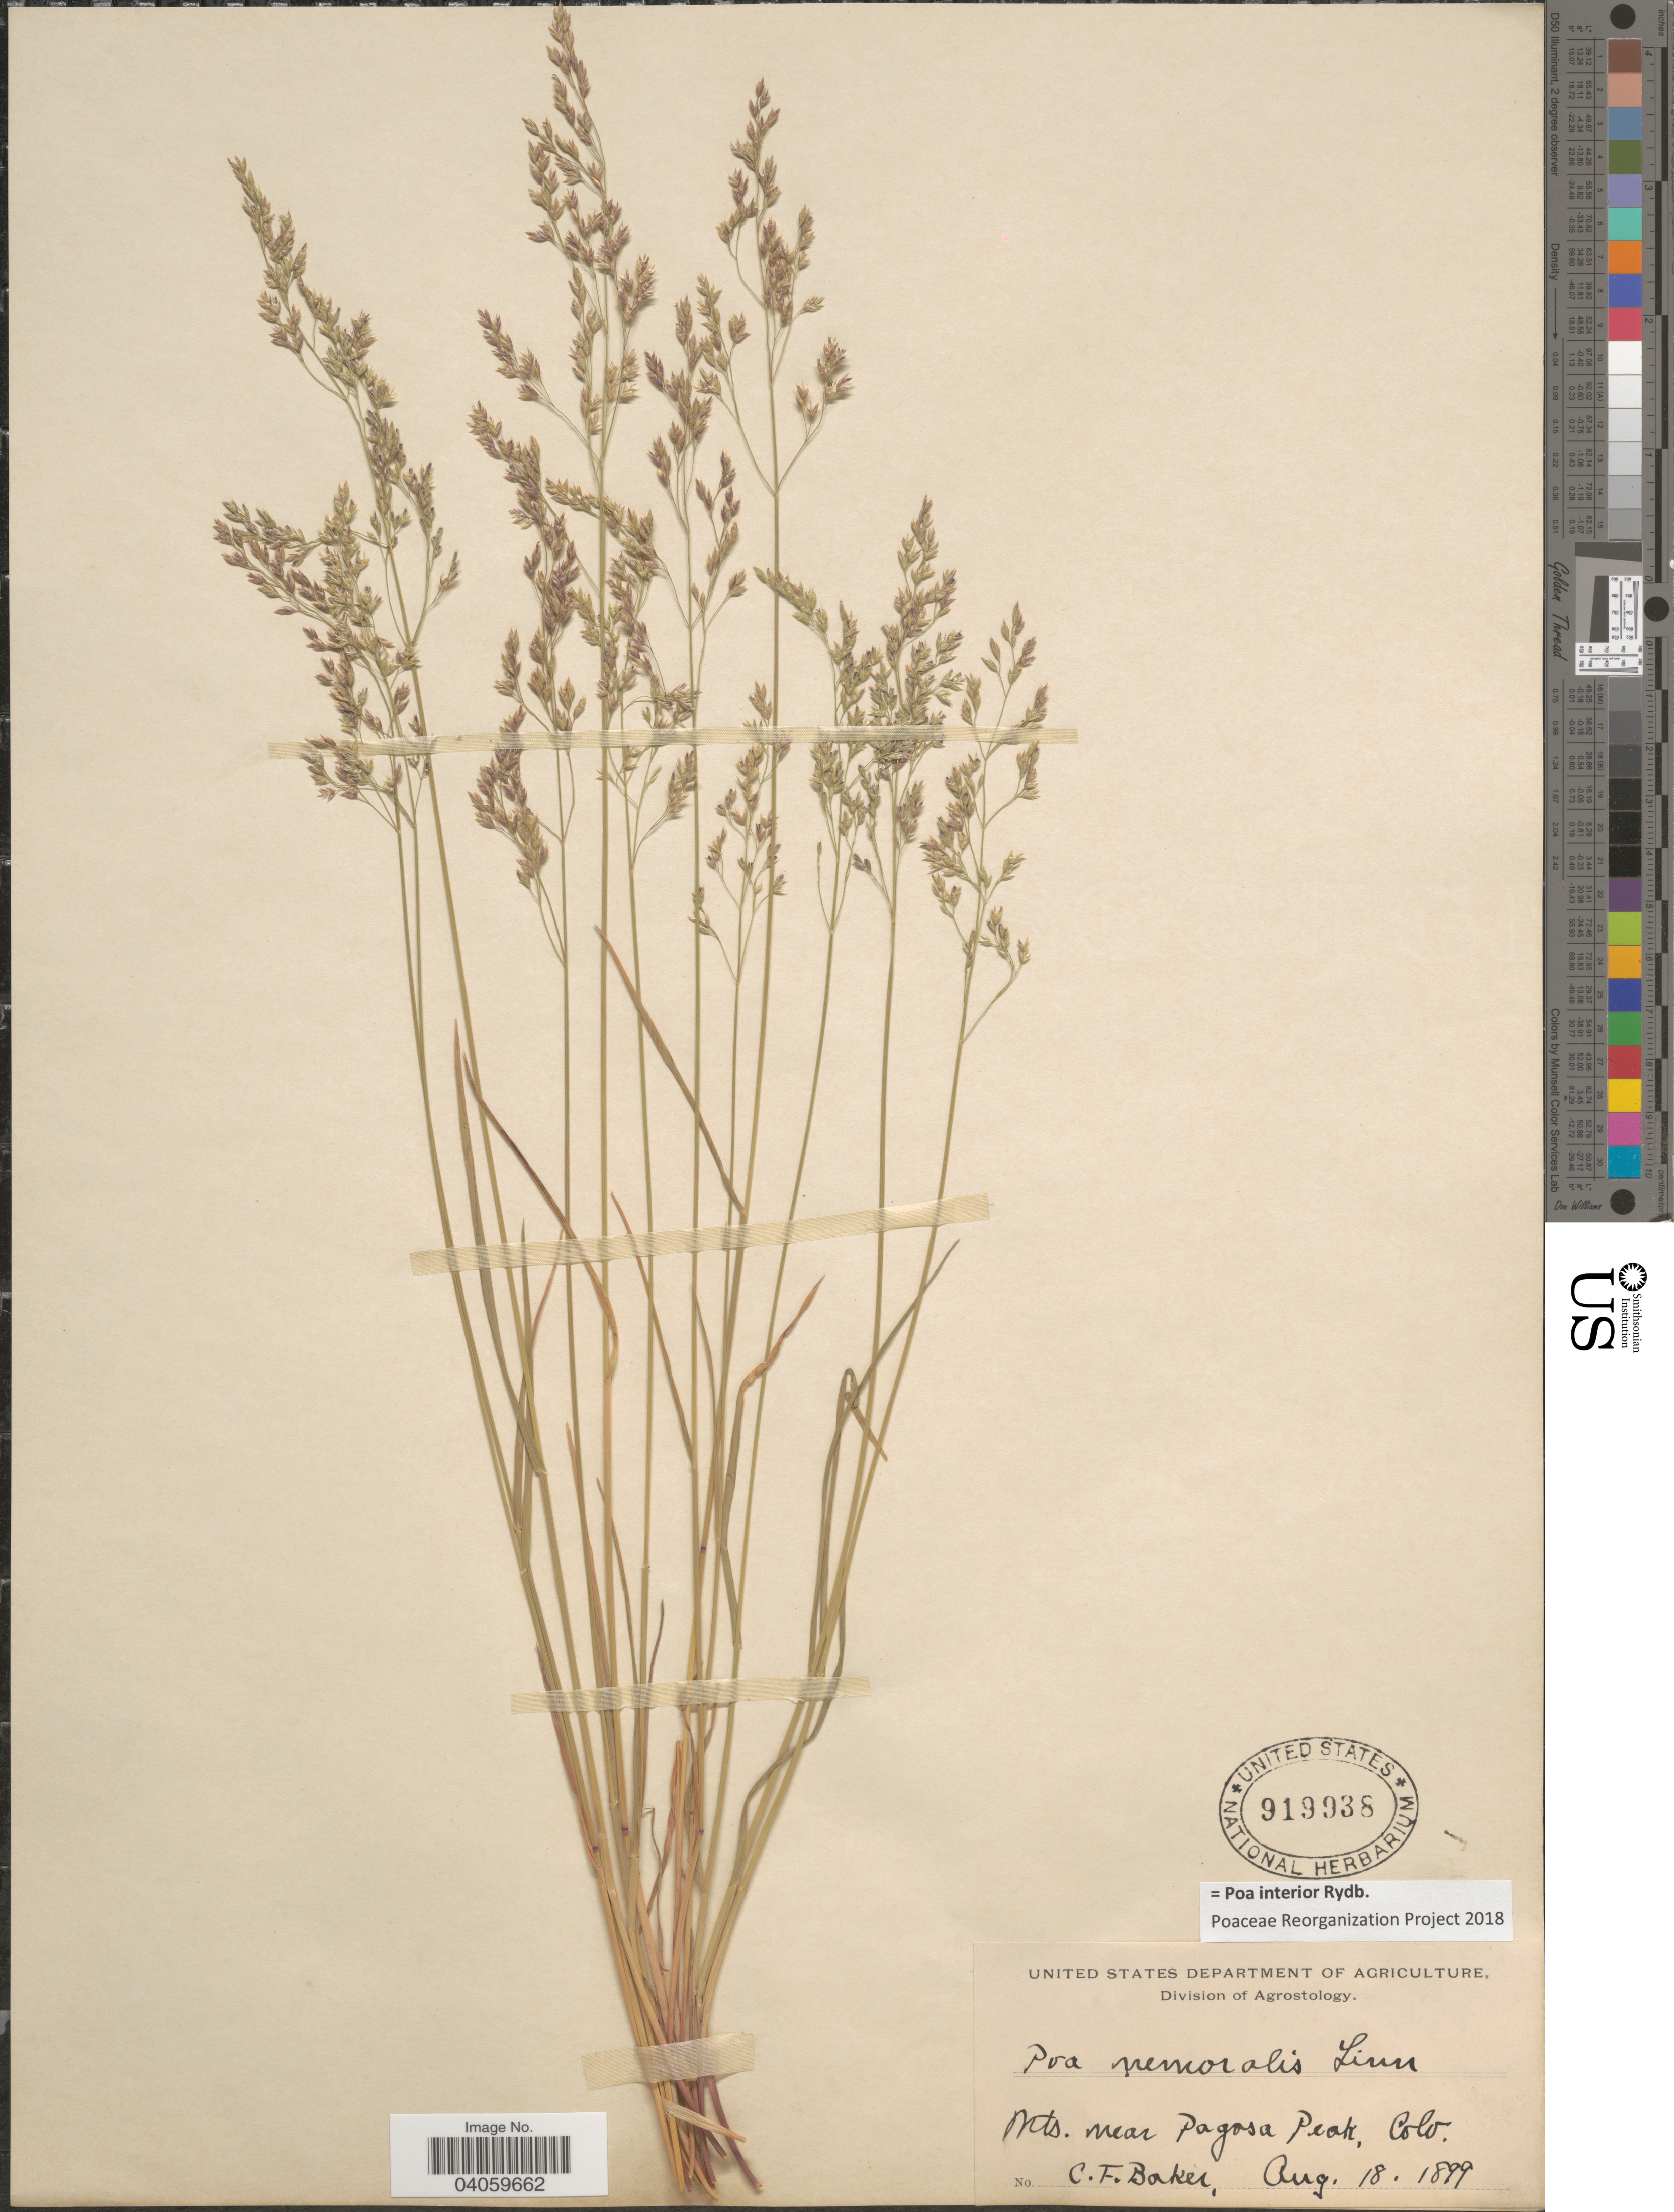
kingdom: Plantae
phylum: Tracheophyta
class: Liliopsida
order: Poales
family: Poaceae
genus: Poa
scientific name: Poa interior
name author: Rydb.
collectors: C. F. Baker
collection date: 1899-08-18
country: United States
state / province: Colorado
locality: Mts. near Pagosa Peak.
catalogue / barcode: US 919938